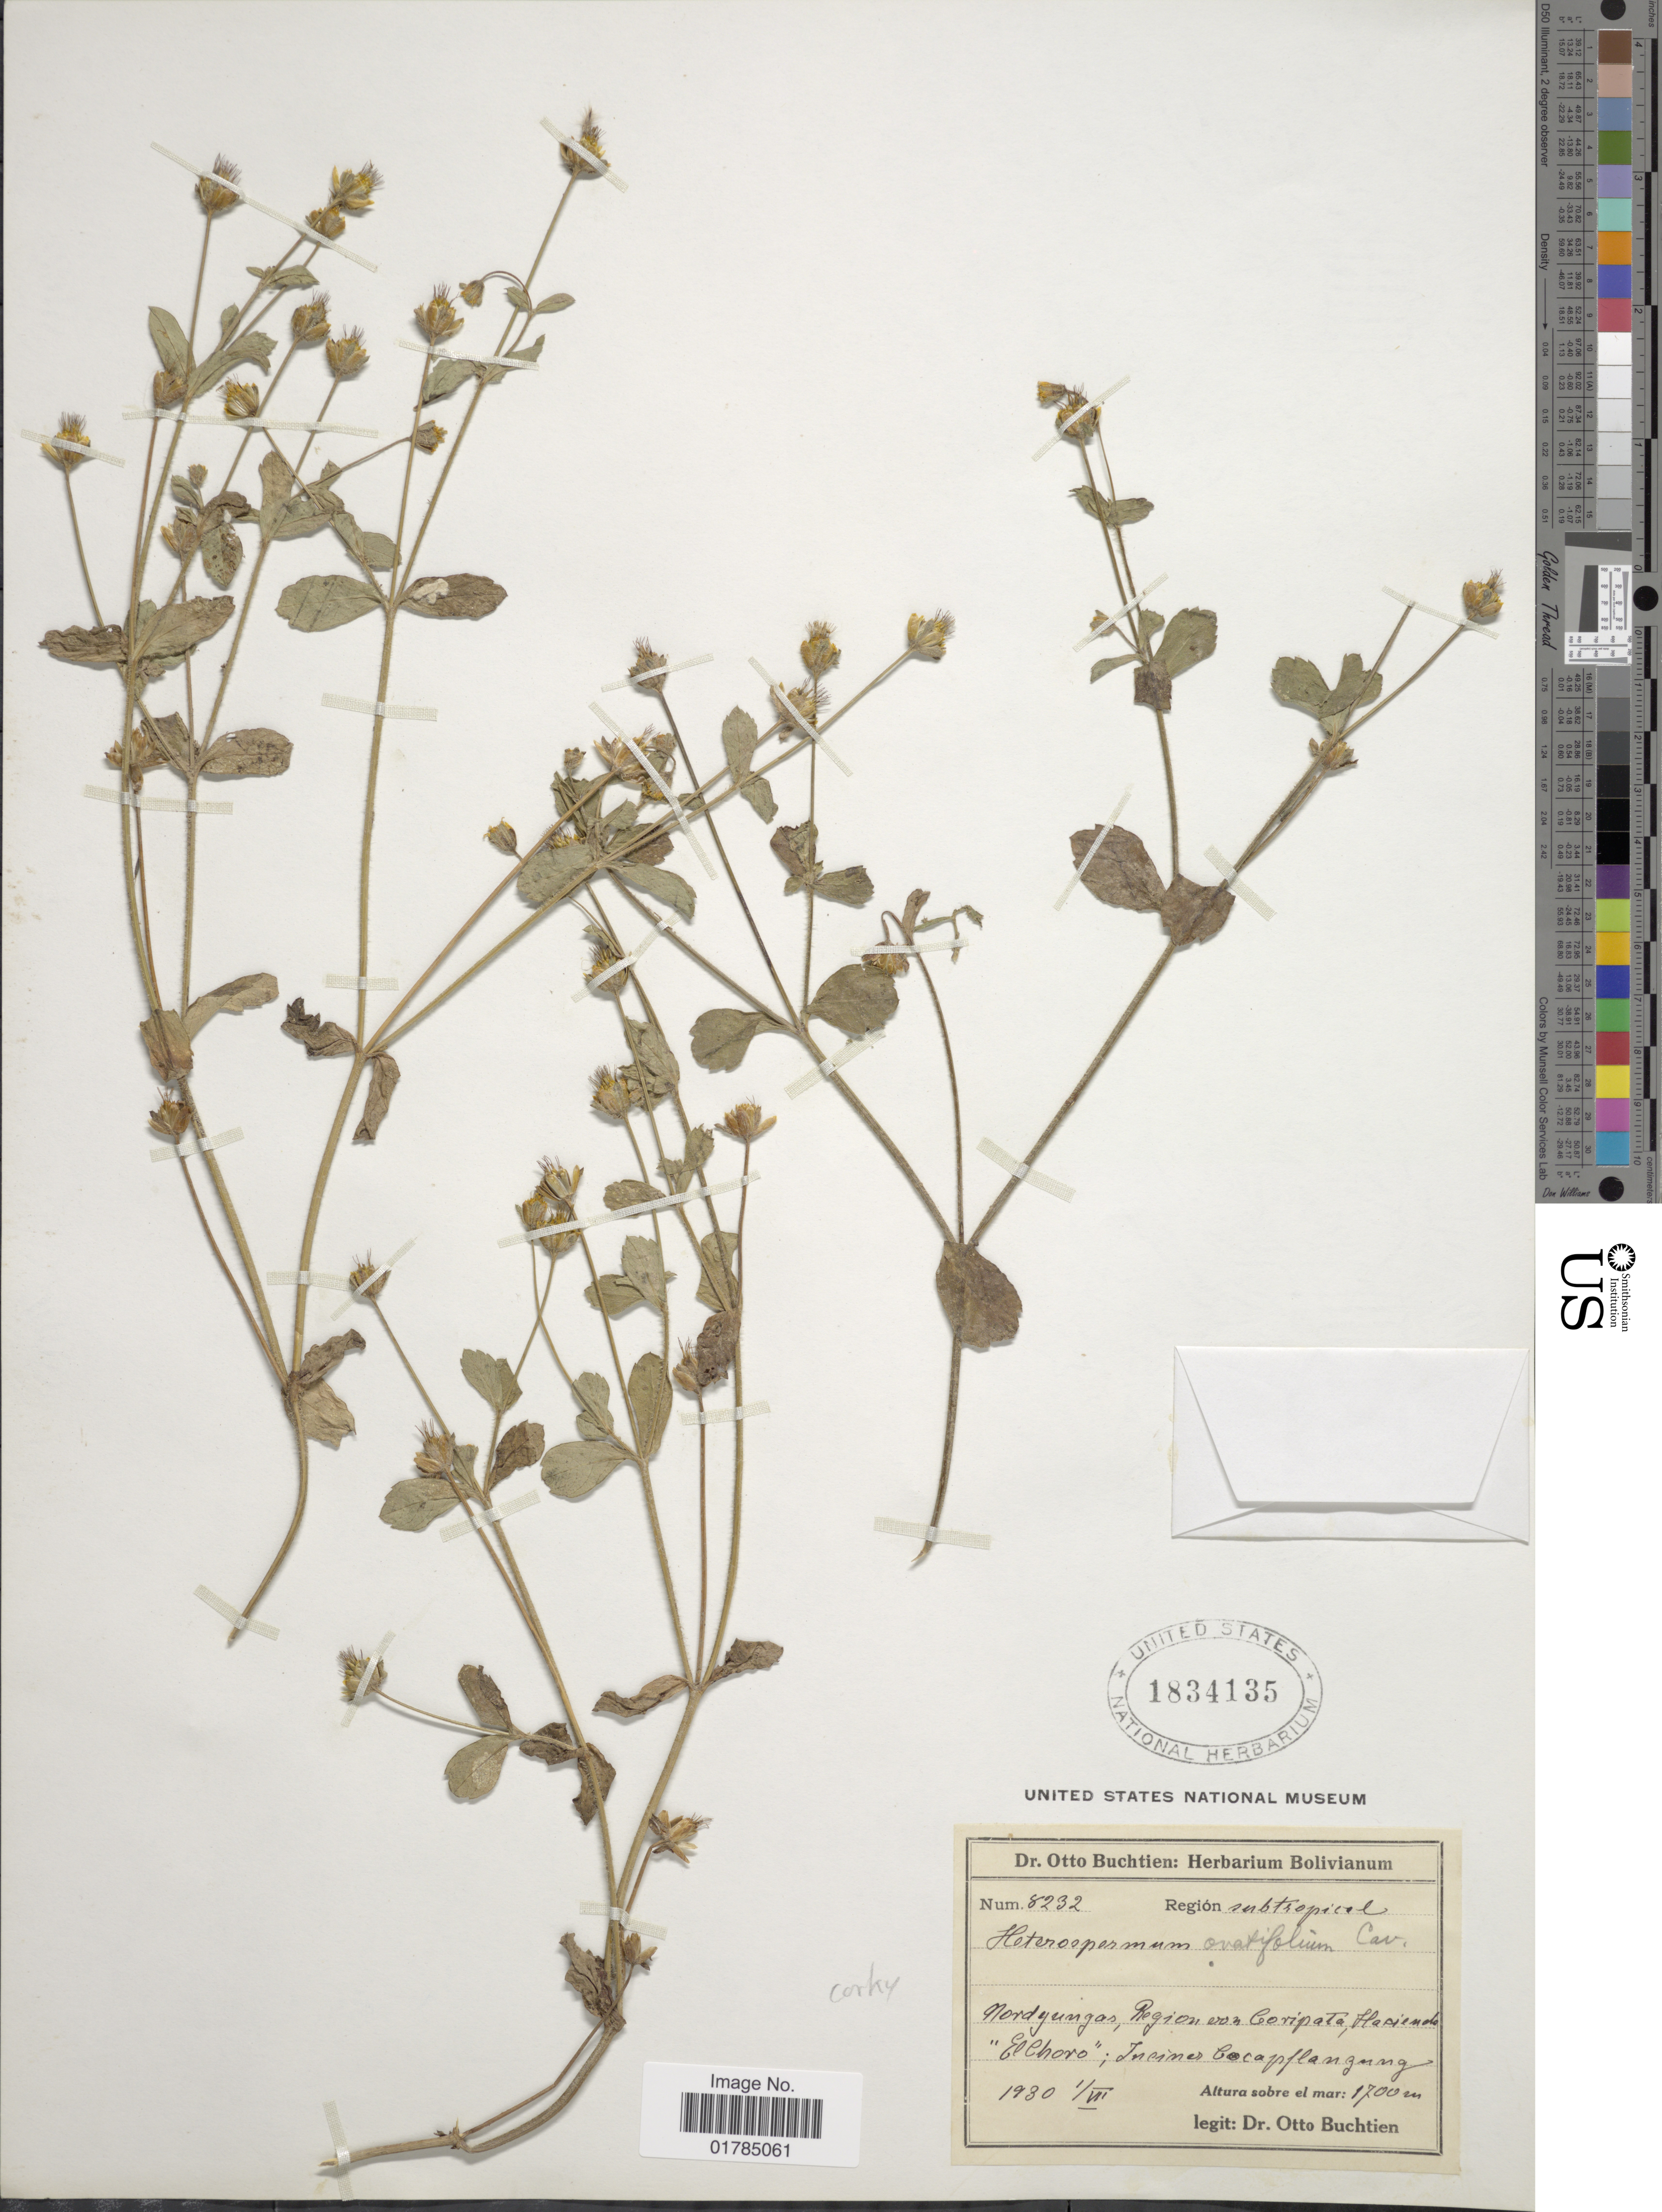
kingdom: Plantae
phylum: Tracheophyta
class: Magnoliopsida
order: Asterales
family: Asteraceae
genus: Heterosperma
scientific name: Heterosperma ovatifolium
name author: Cav.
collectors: O. Buchtien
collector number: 8232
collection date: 1930-07-01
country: Bolivia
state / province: La Paz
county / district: Nor Yungas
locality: Region von Coripata, hacienda "El Choro"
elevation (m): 1700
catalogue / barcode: US 1834135